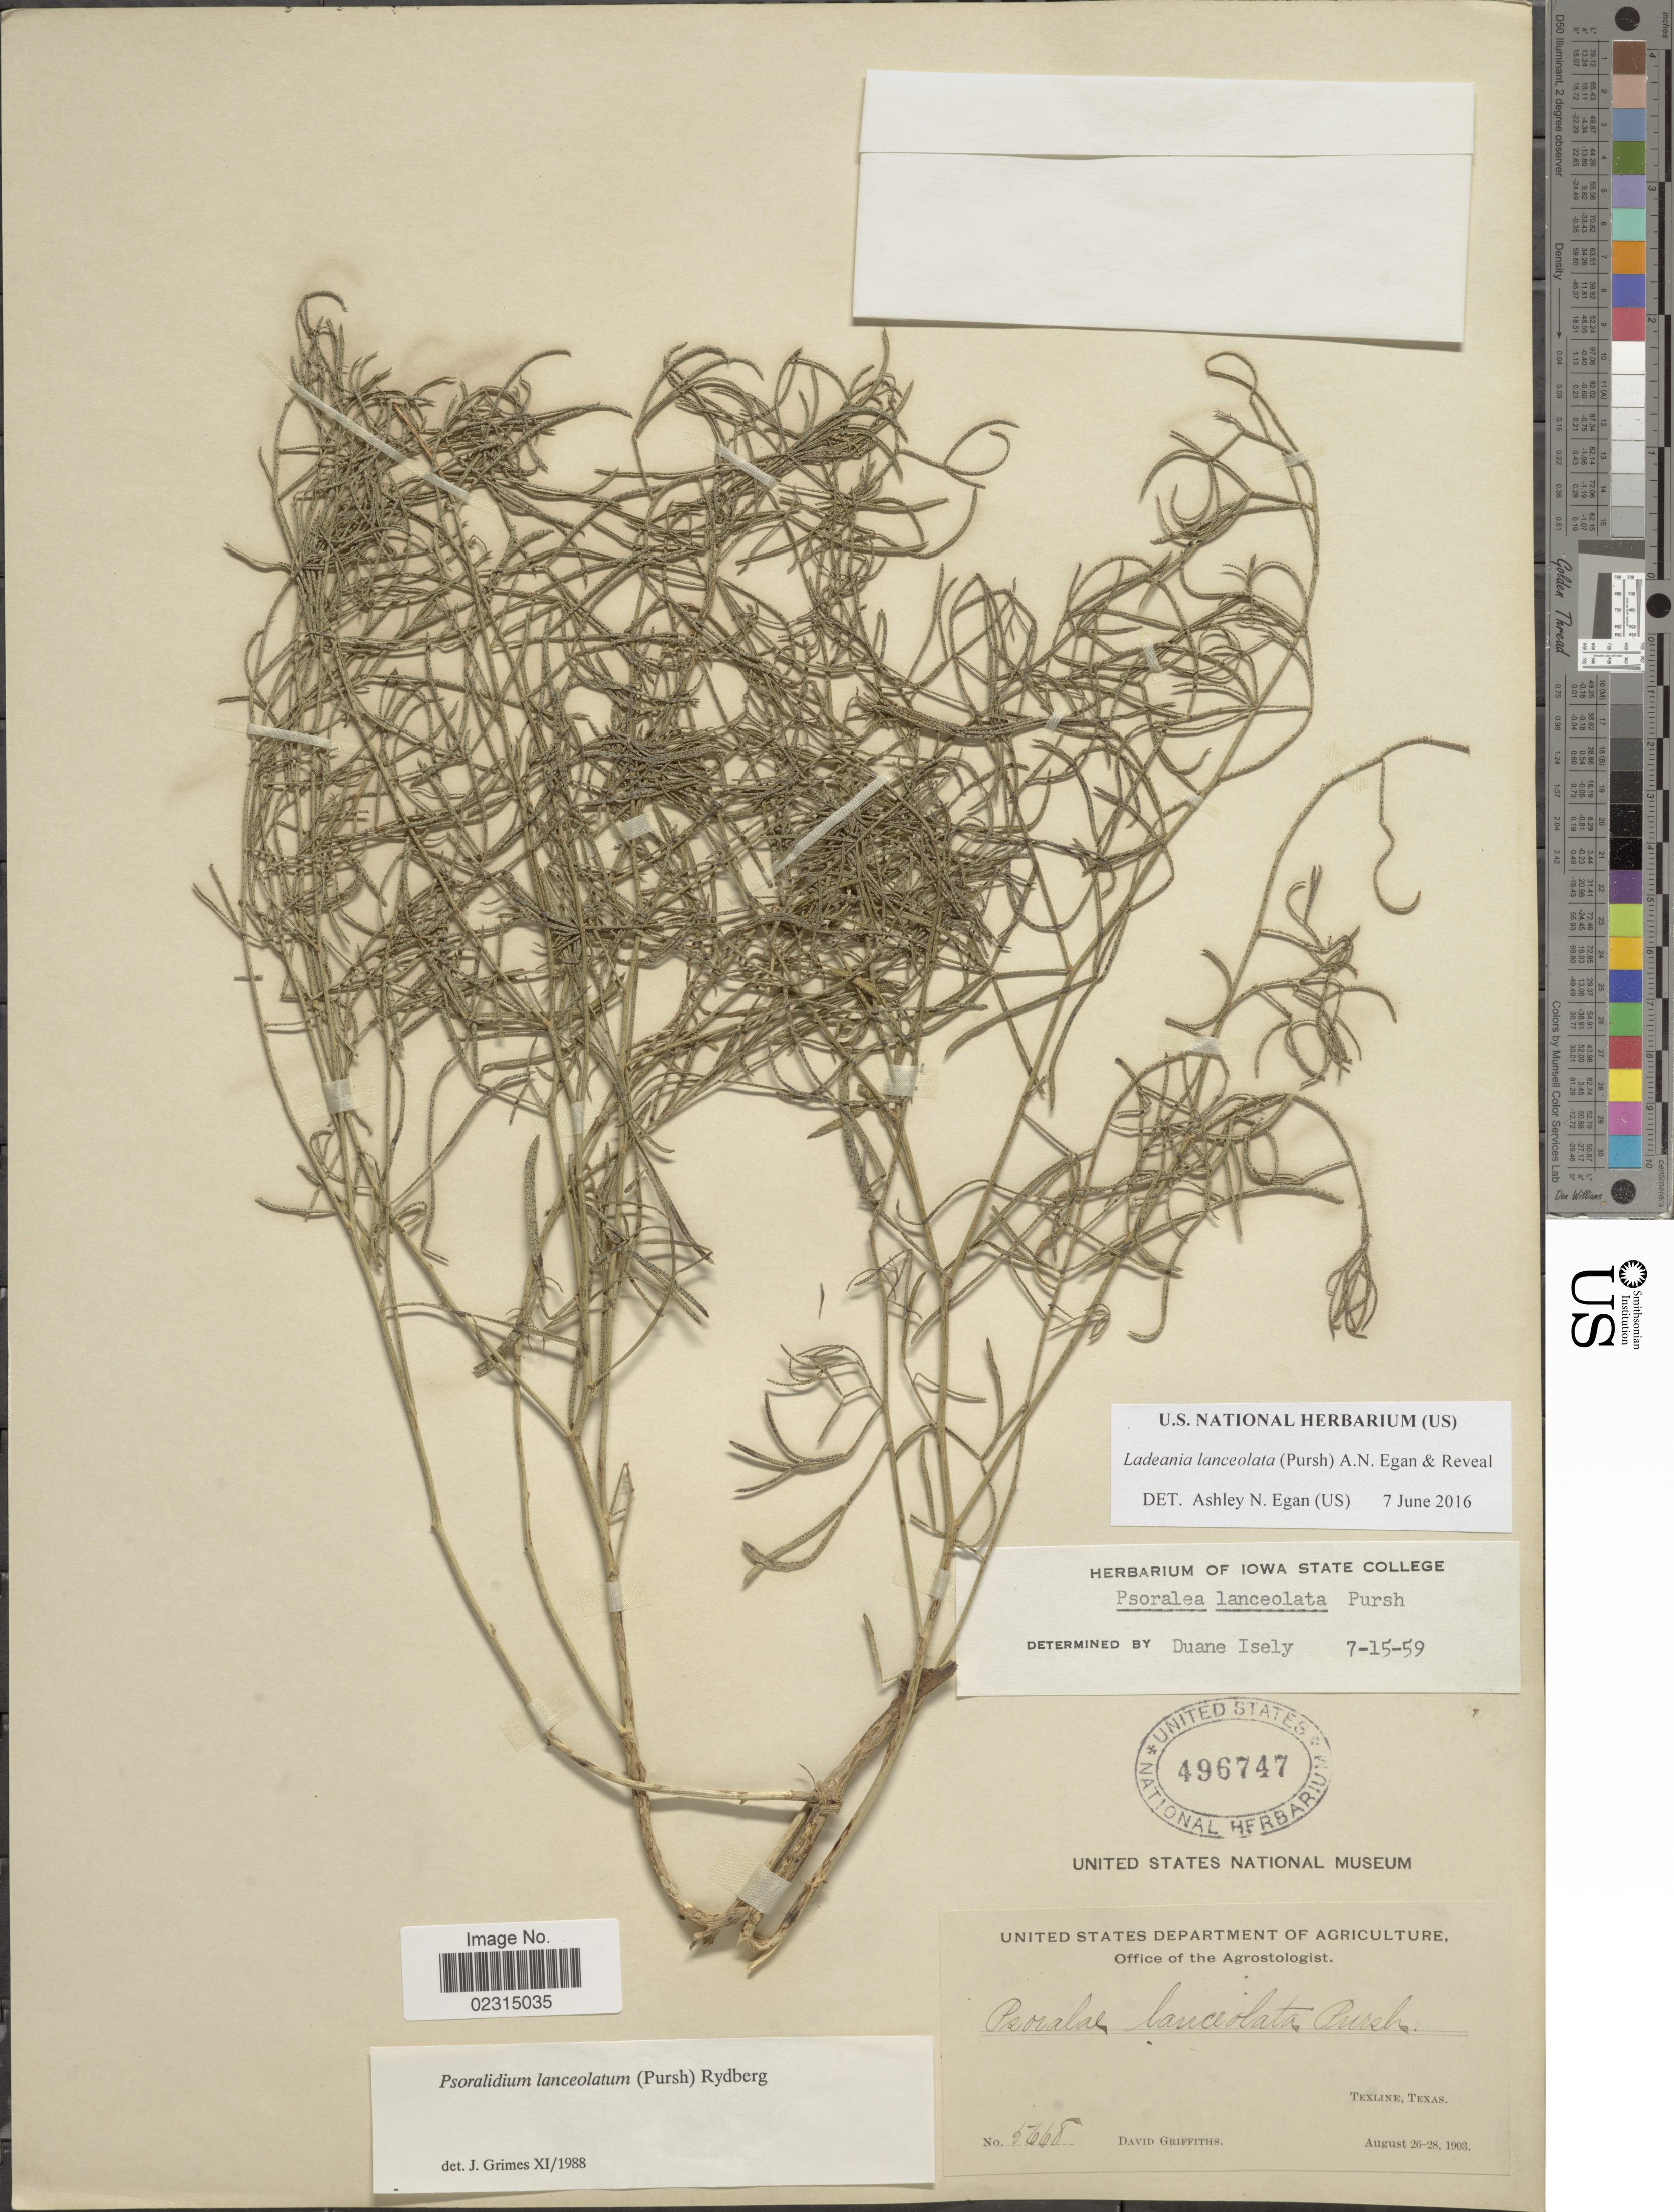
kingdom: Plantae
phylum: Tracheophyta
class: Magnoliopsida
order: Fabales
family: Fabaceae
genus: Ladeania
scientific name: Ladeania lanceolata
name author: (Pursh) A.N. Egan & Reveal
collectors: D. Griffiths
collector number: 5668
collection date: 1903-08-26/1903-08-28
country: United States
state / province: Texas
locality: Texline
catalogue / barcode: US 496747